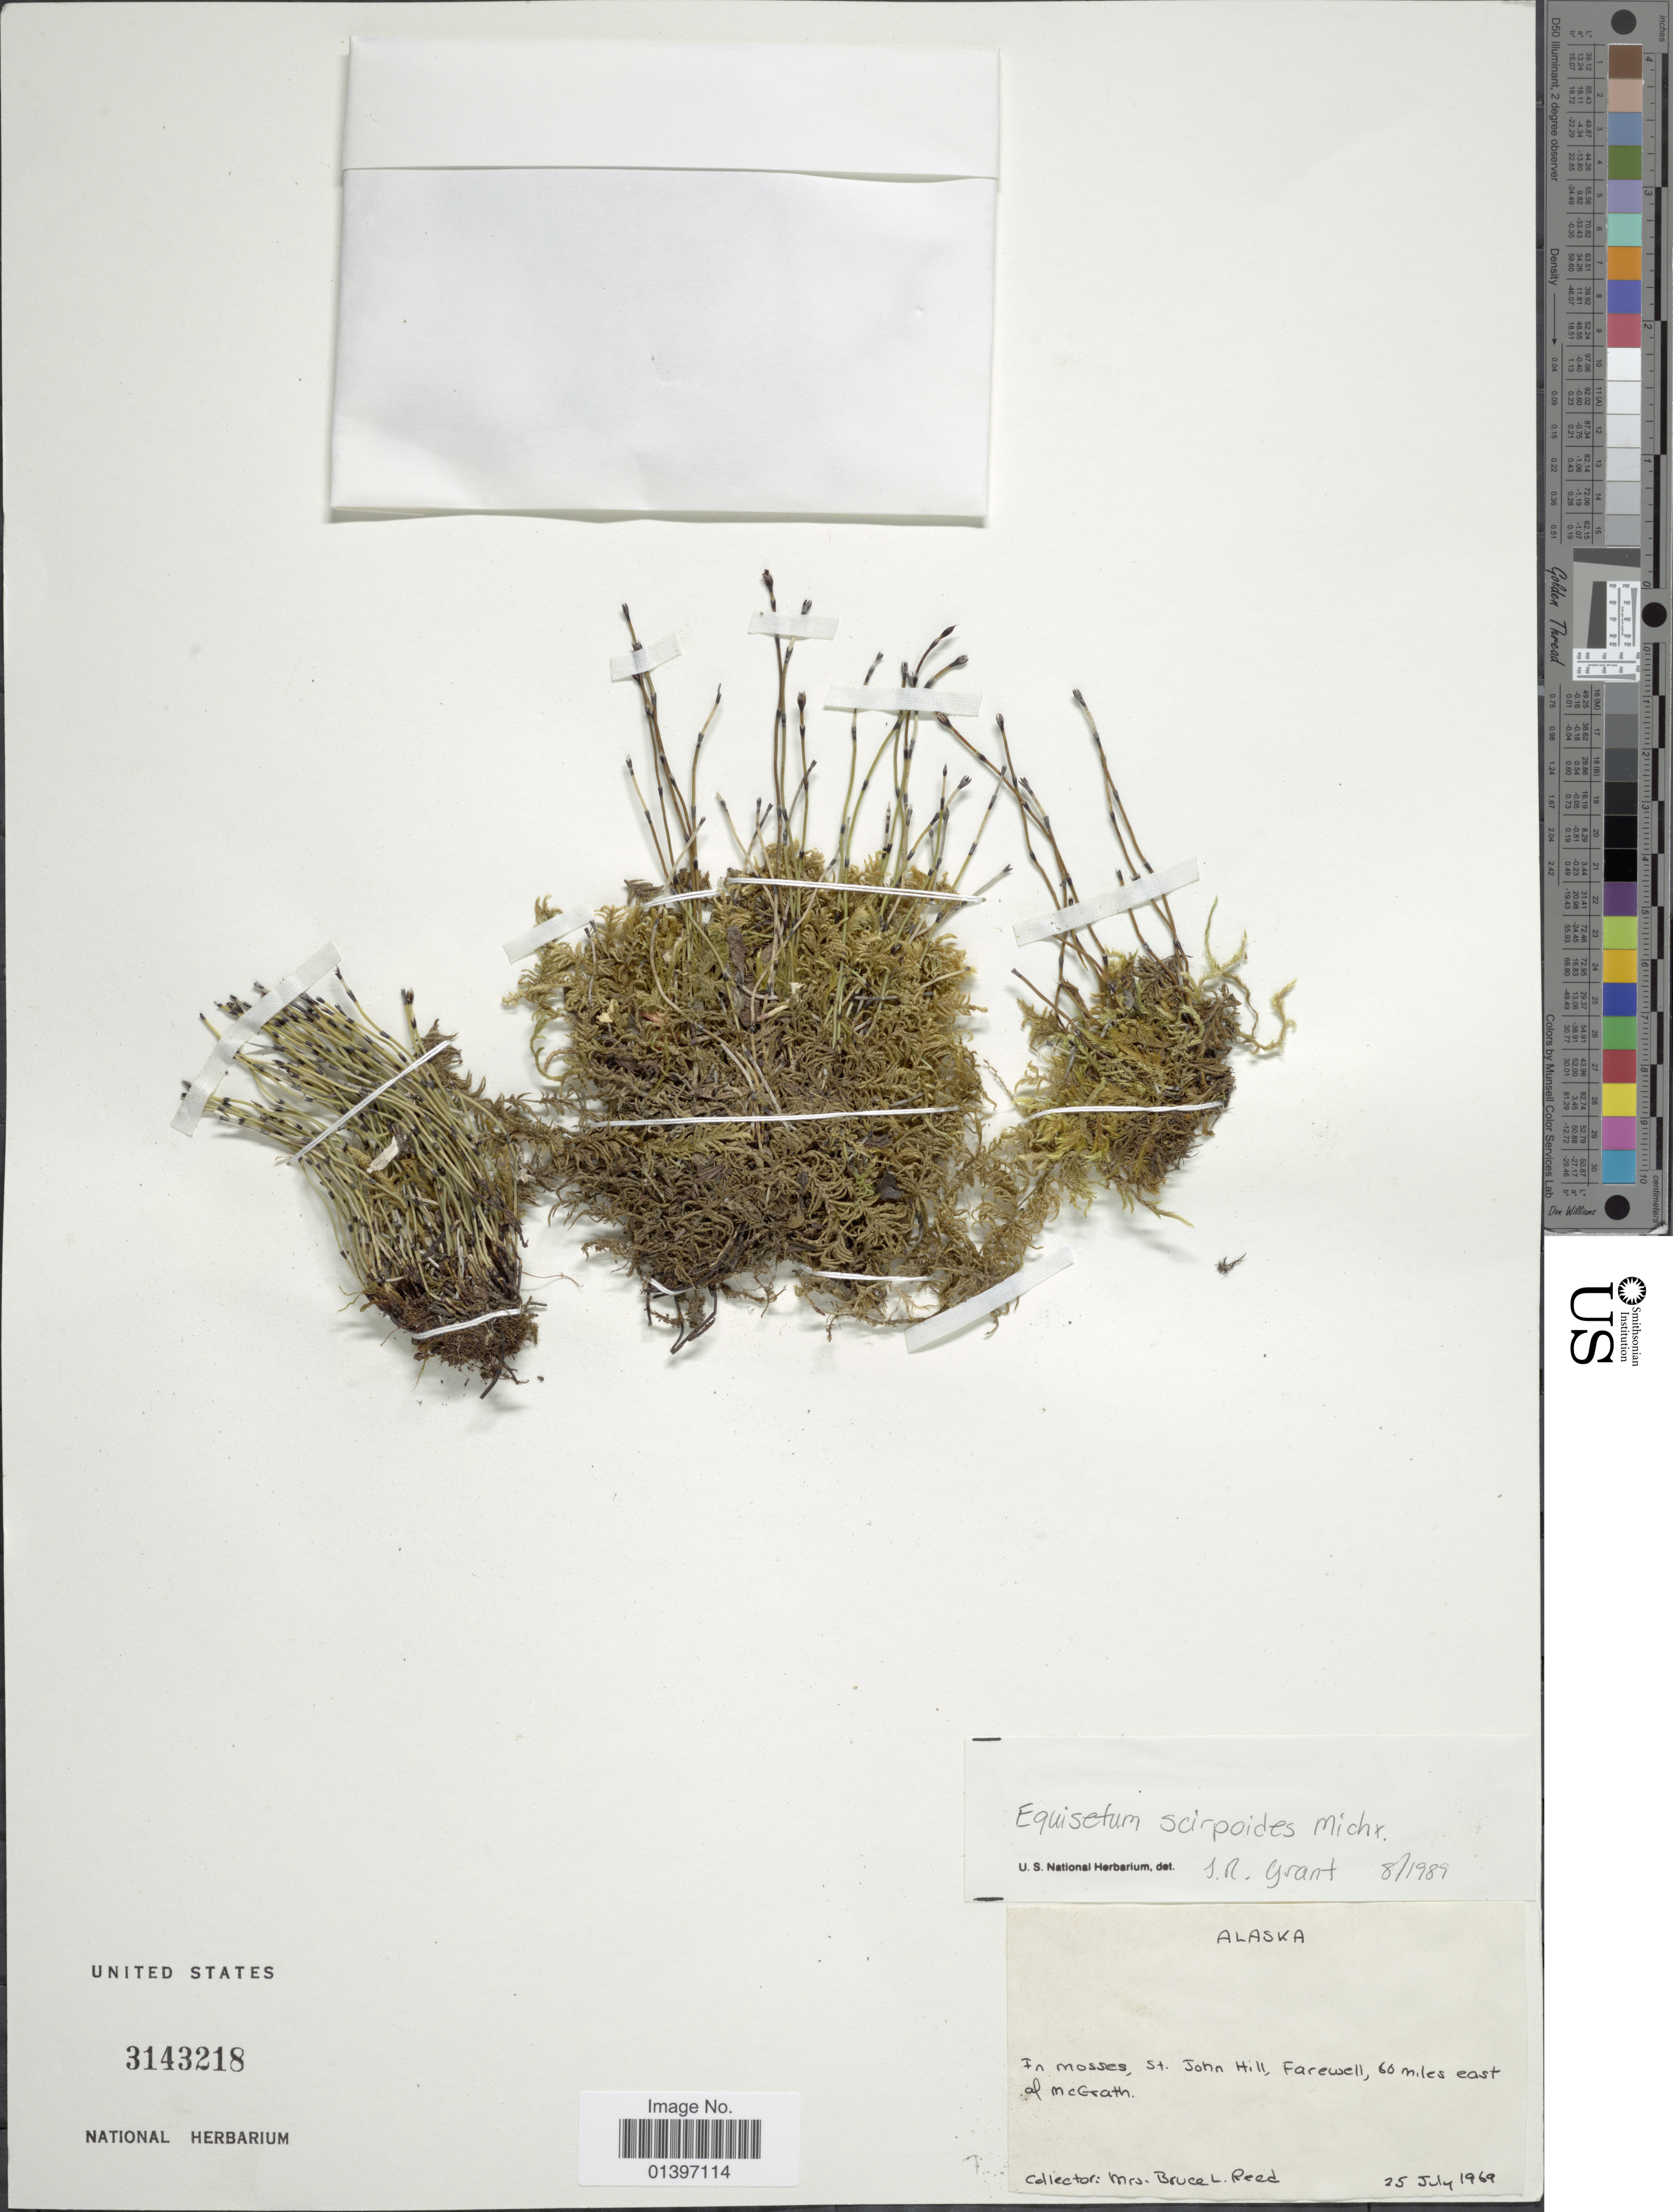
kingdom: Plantae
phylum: Tracheophyta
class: Polypodiopsida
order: Equisetales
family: Equisetaceae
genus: Equisetum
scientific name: Equisetum scirpoides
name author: Michx.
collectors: B. Reed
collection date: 1969-07-25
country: United States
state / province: Alaska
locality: In mosses, St. John Hill, Farewell, 60miles east of McGrath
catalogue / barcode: US 3143218